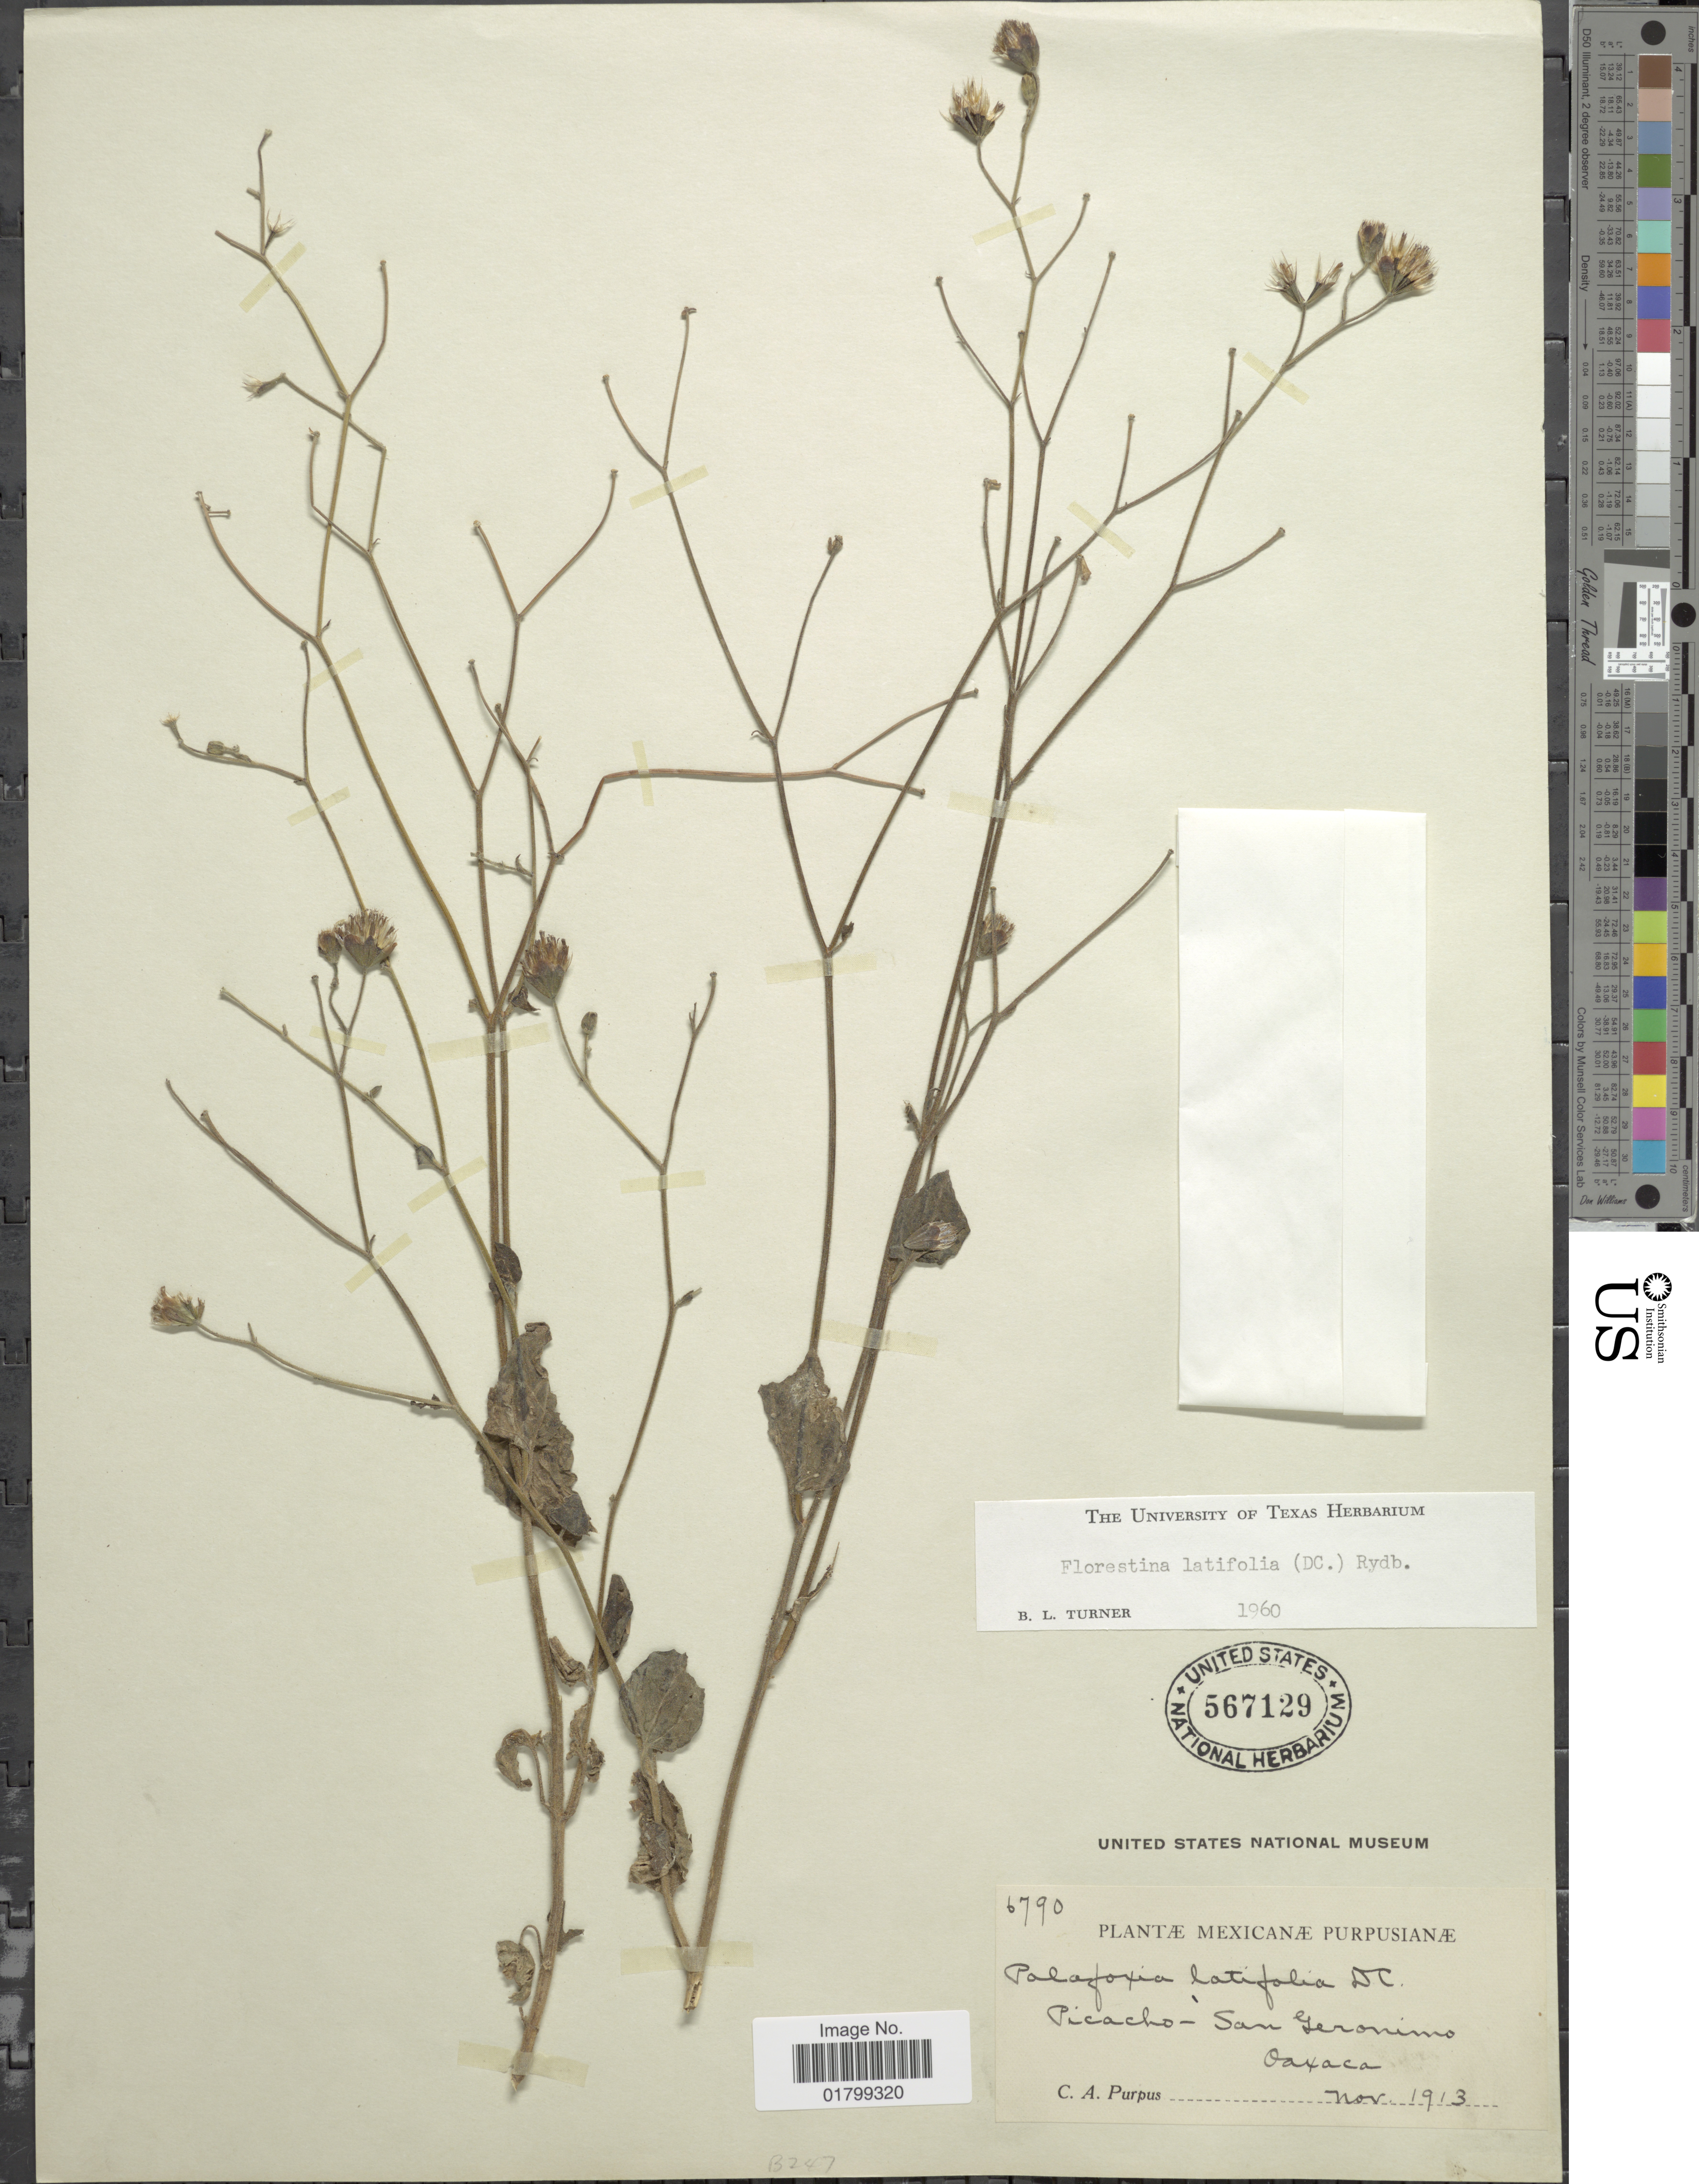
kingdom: Plantae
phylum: Tracheophyta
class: Magnoliopsida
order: Asterales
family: Asteraceae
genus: Florestina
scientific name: Florestina latifolia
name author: (DC.) Rydb.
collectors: C. A. Purpus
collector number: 6790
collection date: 1913-11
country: Mexico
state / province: Oaxaca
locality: Picacho - San Geronimo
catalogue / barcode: US 567112